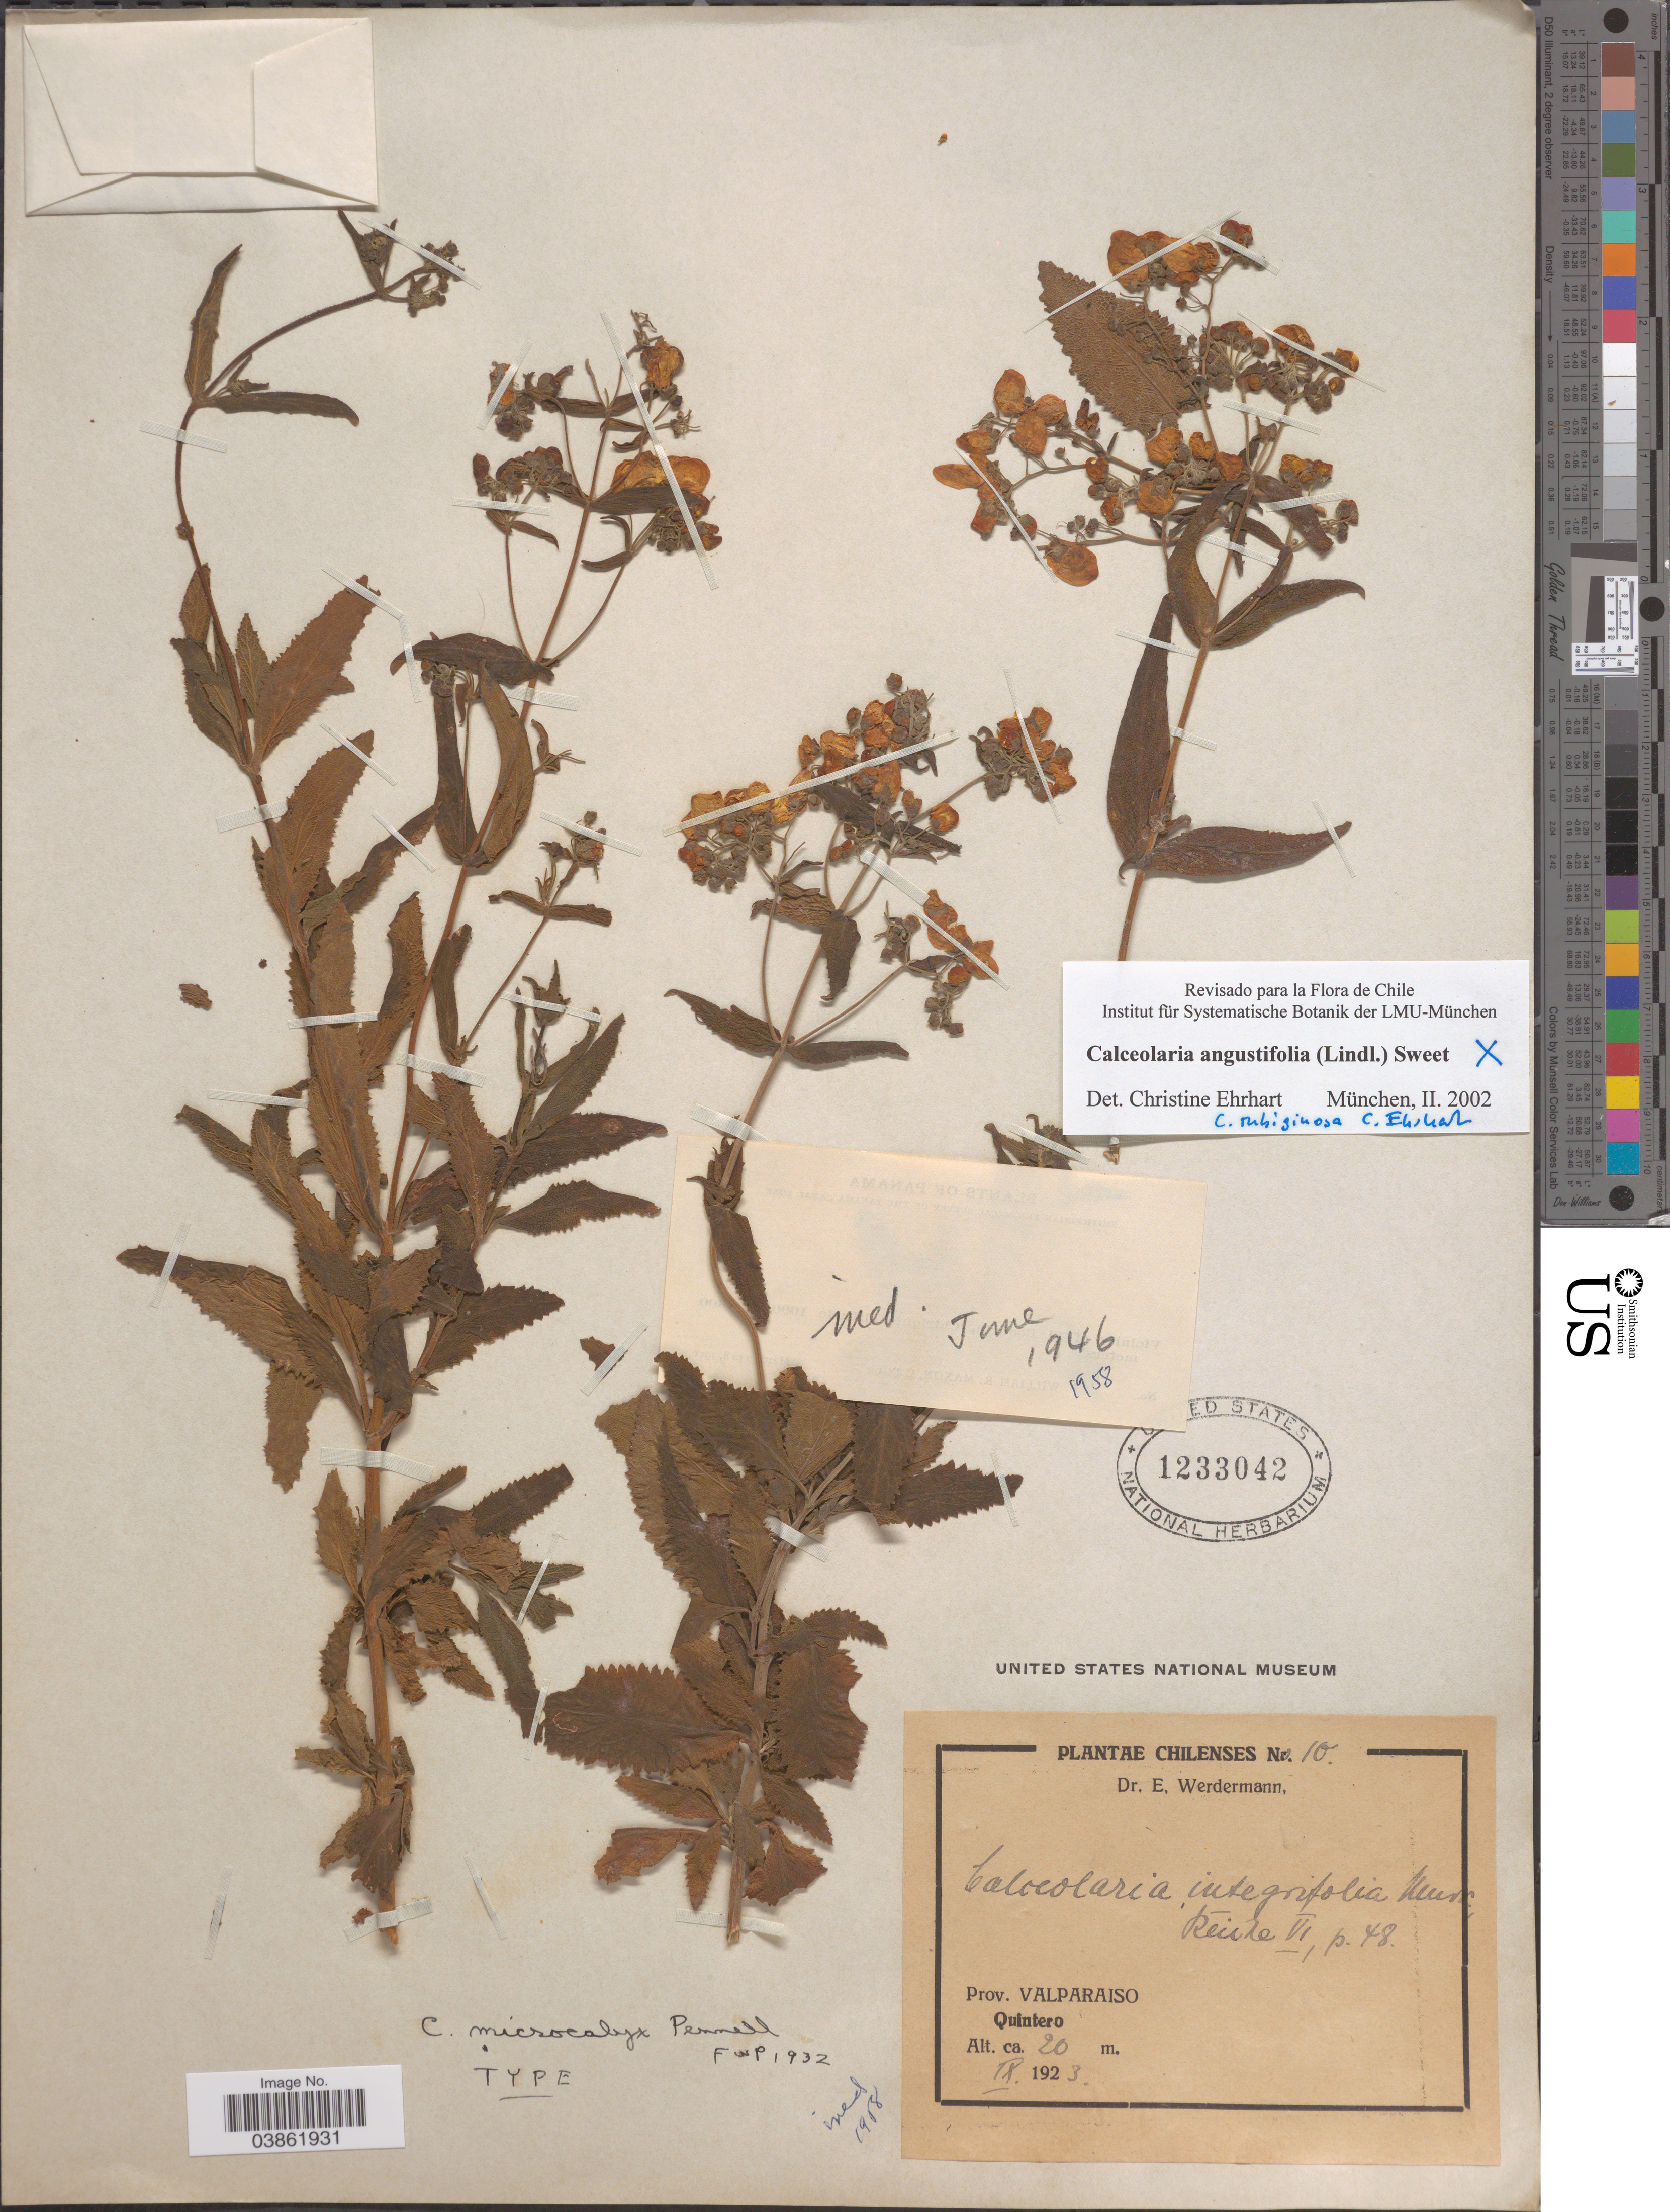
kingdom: Plantae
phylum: Tracheophyta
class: Magnoliopsida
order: Lamiales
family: Calceolariaceae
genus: Calceolaria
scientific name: Calceolaria angustifolia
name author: (Lindl.) Sweet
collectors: E. Werdermann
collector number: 10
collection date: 1923-09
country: Chile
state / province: Valparaíso (V)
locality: Prov. Valparaiso. Quintero.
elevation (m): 20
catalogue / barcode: US 1233042